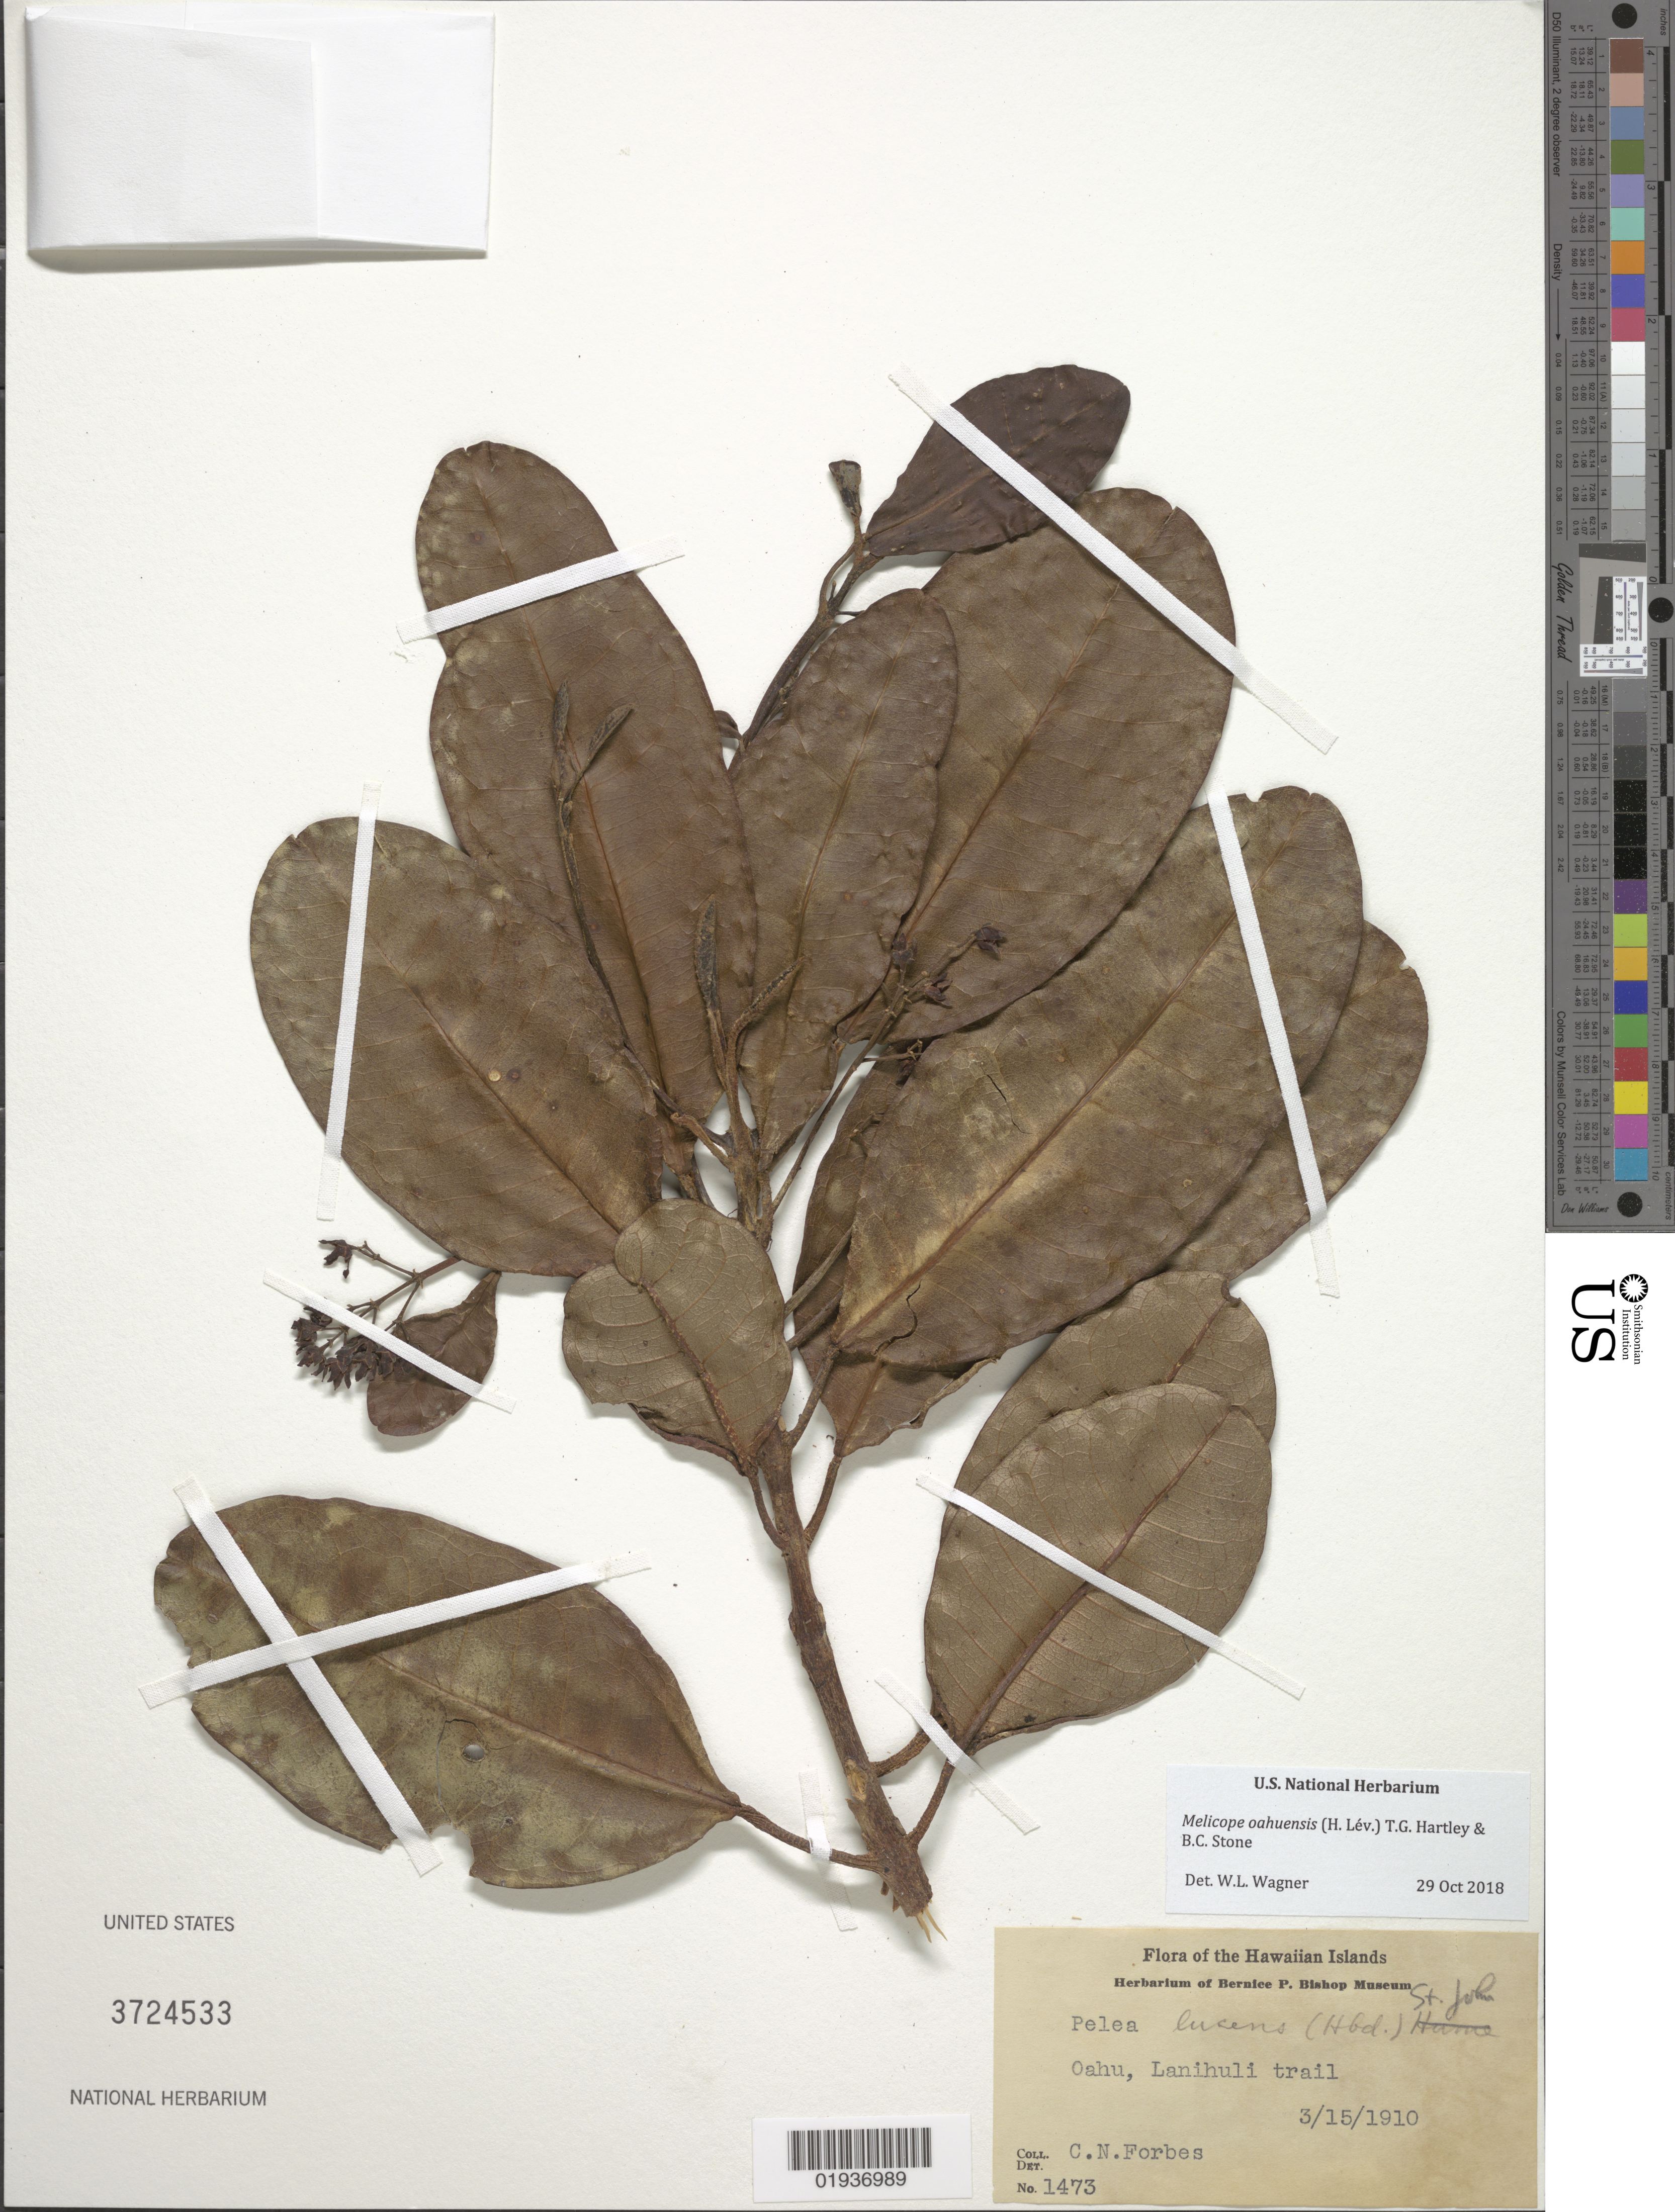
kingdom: Plantae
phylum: Tracheophyta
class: Magnoliopsida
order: Sapindales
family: Rutaceae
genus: Melicope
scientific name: Melicope oahuensis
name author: (H. Lév.) T.G. Hartley & B.C. Stone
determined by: Wagner, W. L., (BOT), Smithsonian Institution - National Museum of Natural History (UNITED STATES)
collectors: C. N. Forbes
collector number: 1473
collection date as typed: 15 Mar 1910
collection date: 1910-03-15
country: United States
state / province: Hawaii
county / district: Honolulu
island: Oahu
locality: Lanihuli Trail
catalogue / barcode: US 3724533